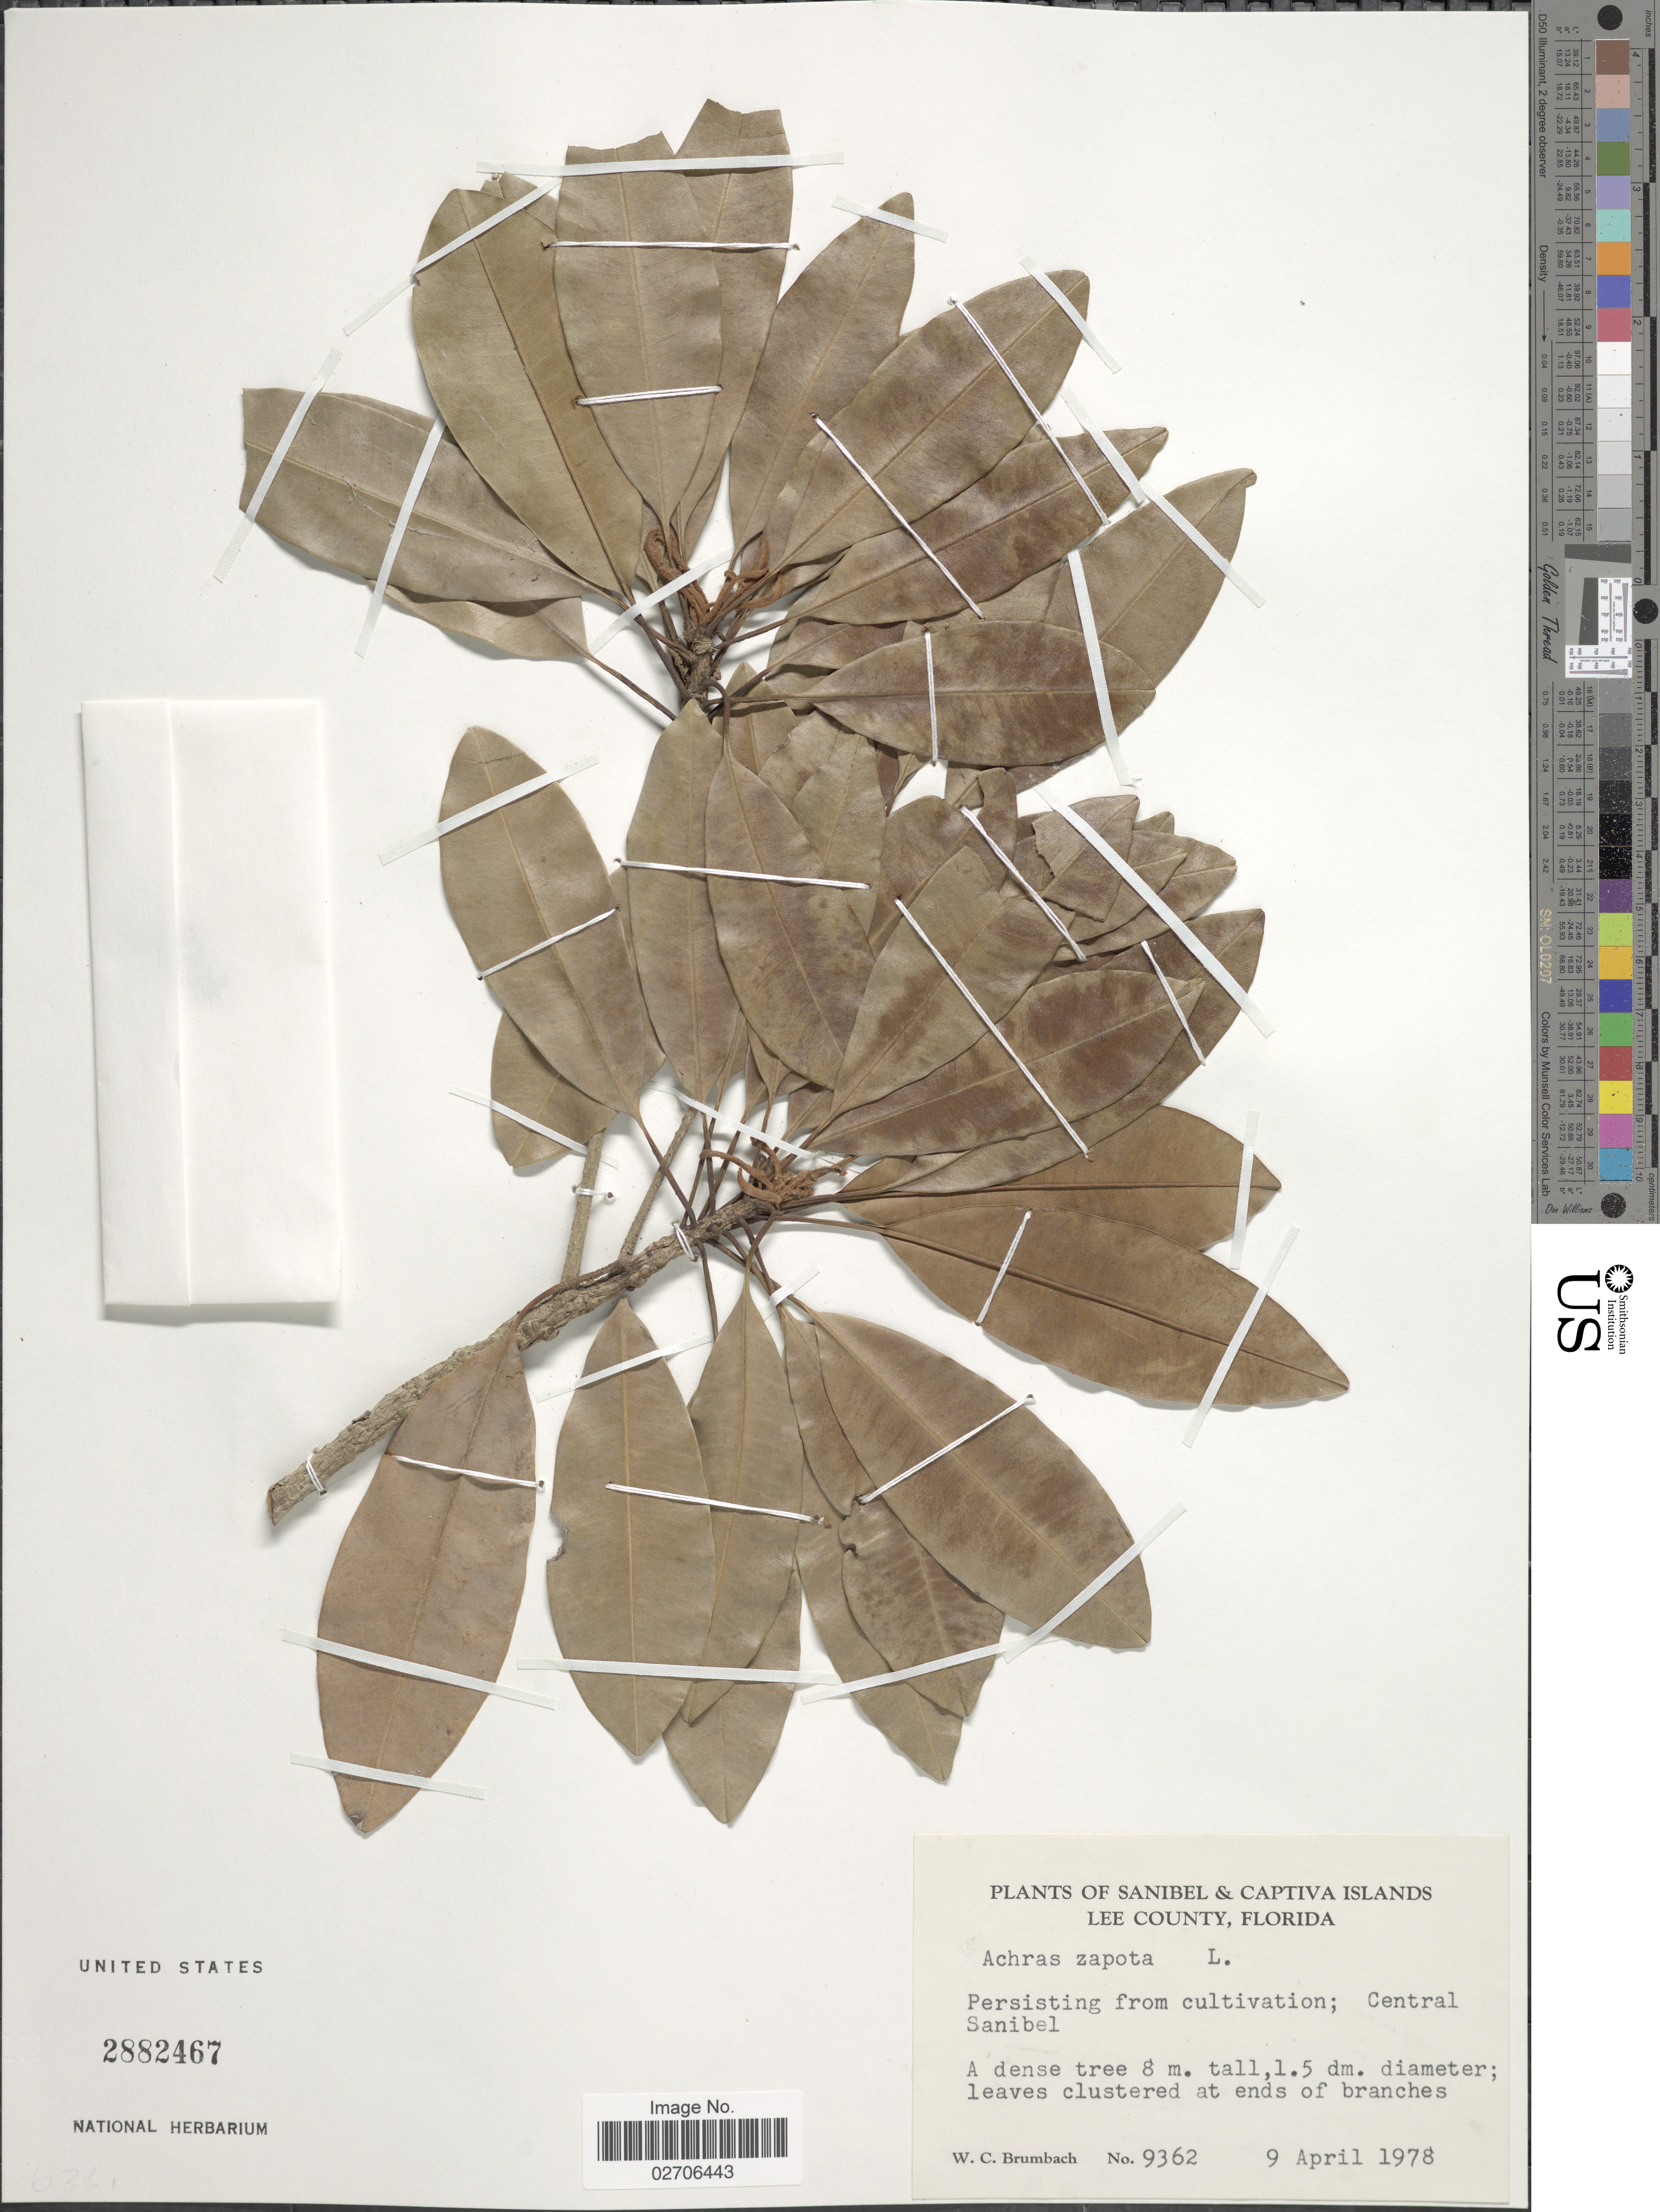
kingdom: Plantae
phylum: Tracheophyta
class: Magnoliopsida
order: Ericales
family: Sapotaceae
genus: Manilkara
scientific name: Manilkara zapota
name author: (L.) P. Royen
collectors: W. C. Brumbach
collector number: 9362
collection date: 1978-04-09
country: United States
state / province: Florida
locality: Sanibel & Captiva Islands, Lee County, Central Sanibel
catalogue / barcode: US 2882467